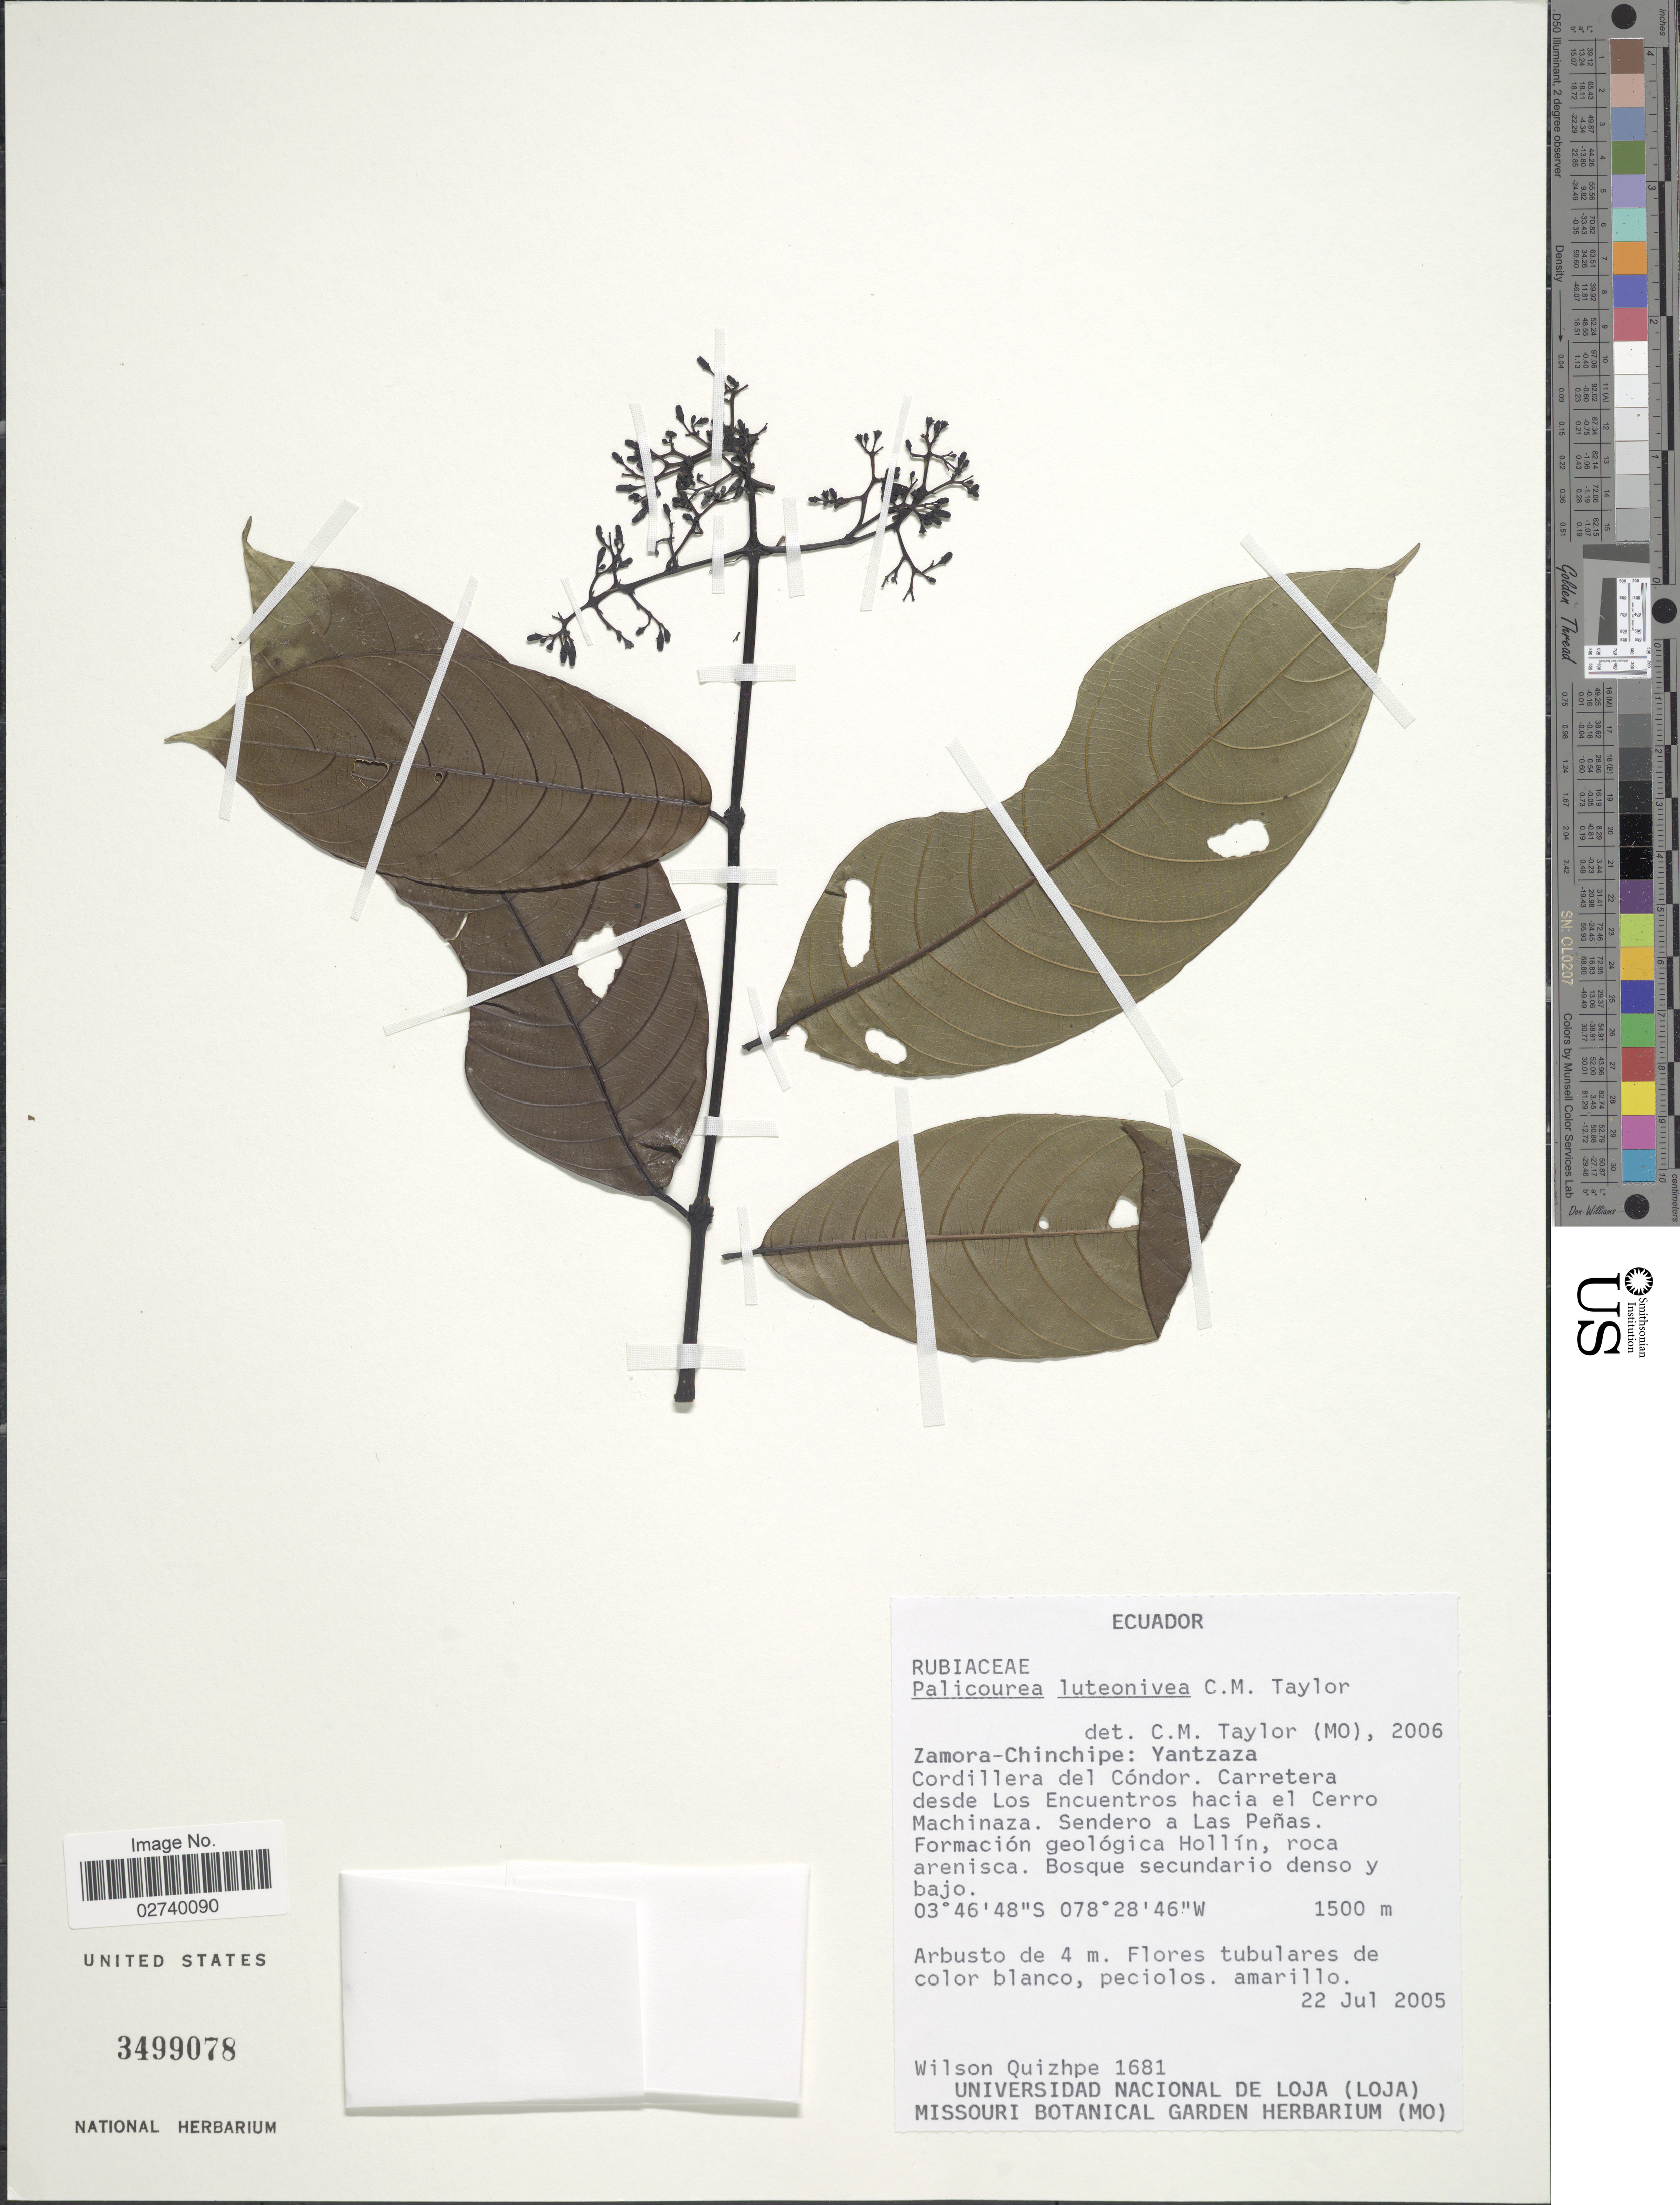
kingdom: Plantae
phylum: Tracheophyta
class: Magnoliopsida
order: Gentianales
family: Rubiaceae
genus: Palicourea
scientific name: Palicourea luteonivea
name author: C.M. Taylor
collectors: W. Quizhpe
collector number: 1681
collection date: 2005-07-22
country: Ecuador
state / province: Zamora-Chinchipe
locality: Yantzaza, Cordillera del Condor, Carretera desde Los Encuentros hacia el Cerro Machinaza, Sendero a Las Penas, Formacion geologica Hollin, roca arenisca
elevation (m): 1500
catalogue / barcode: US 3499078